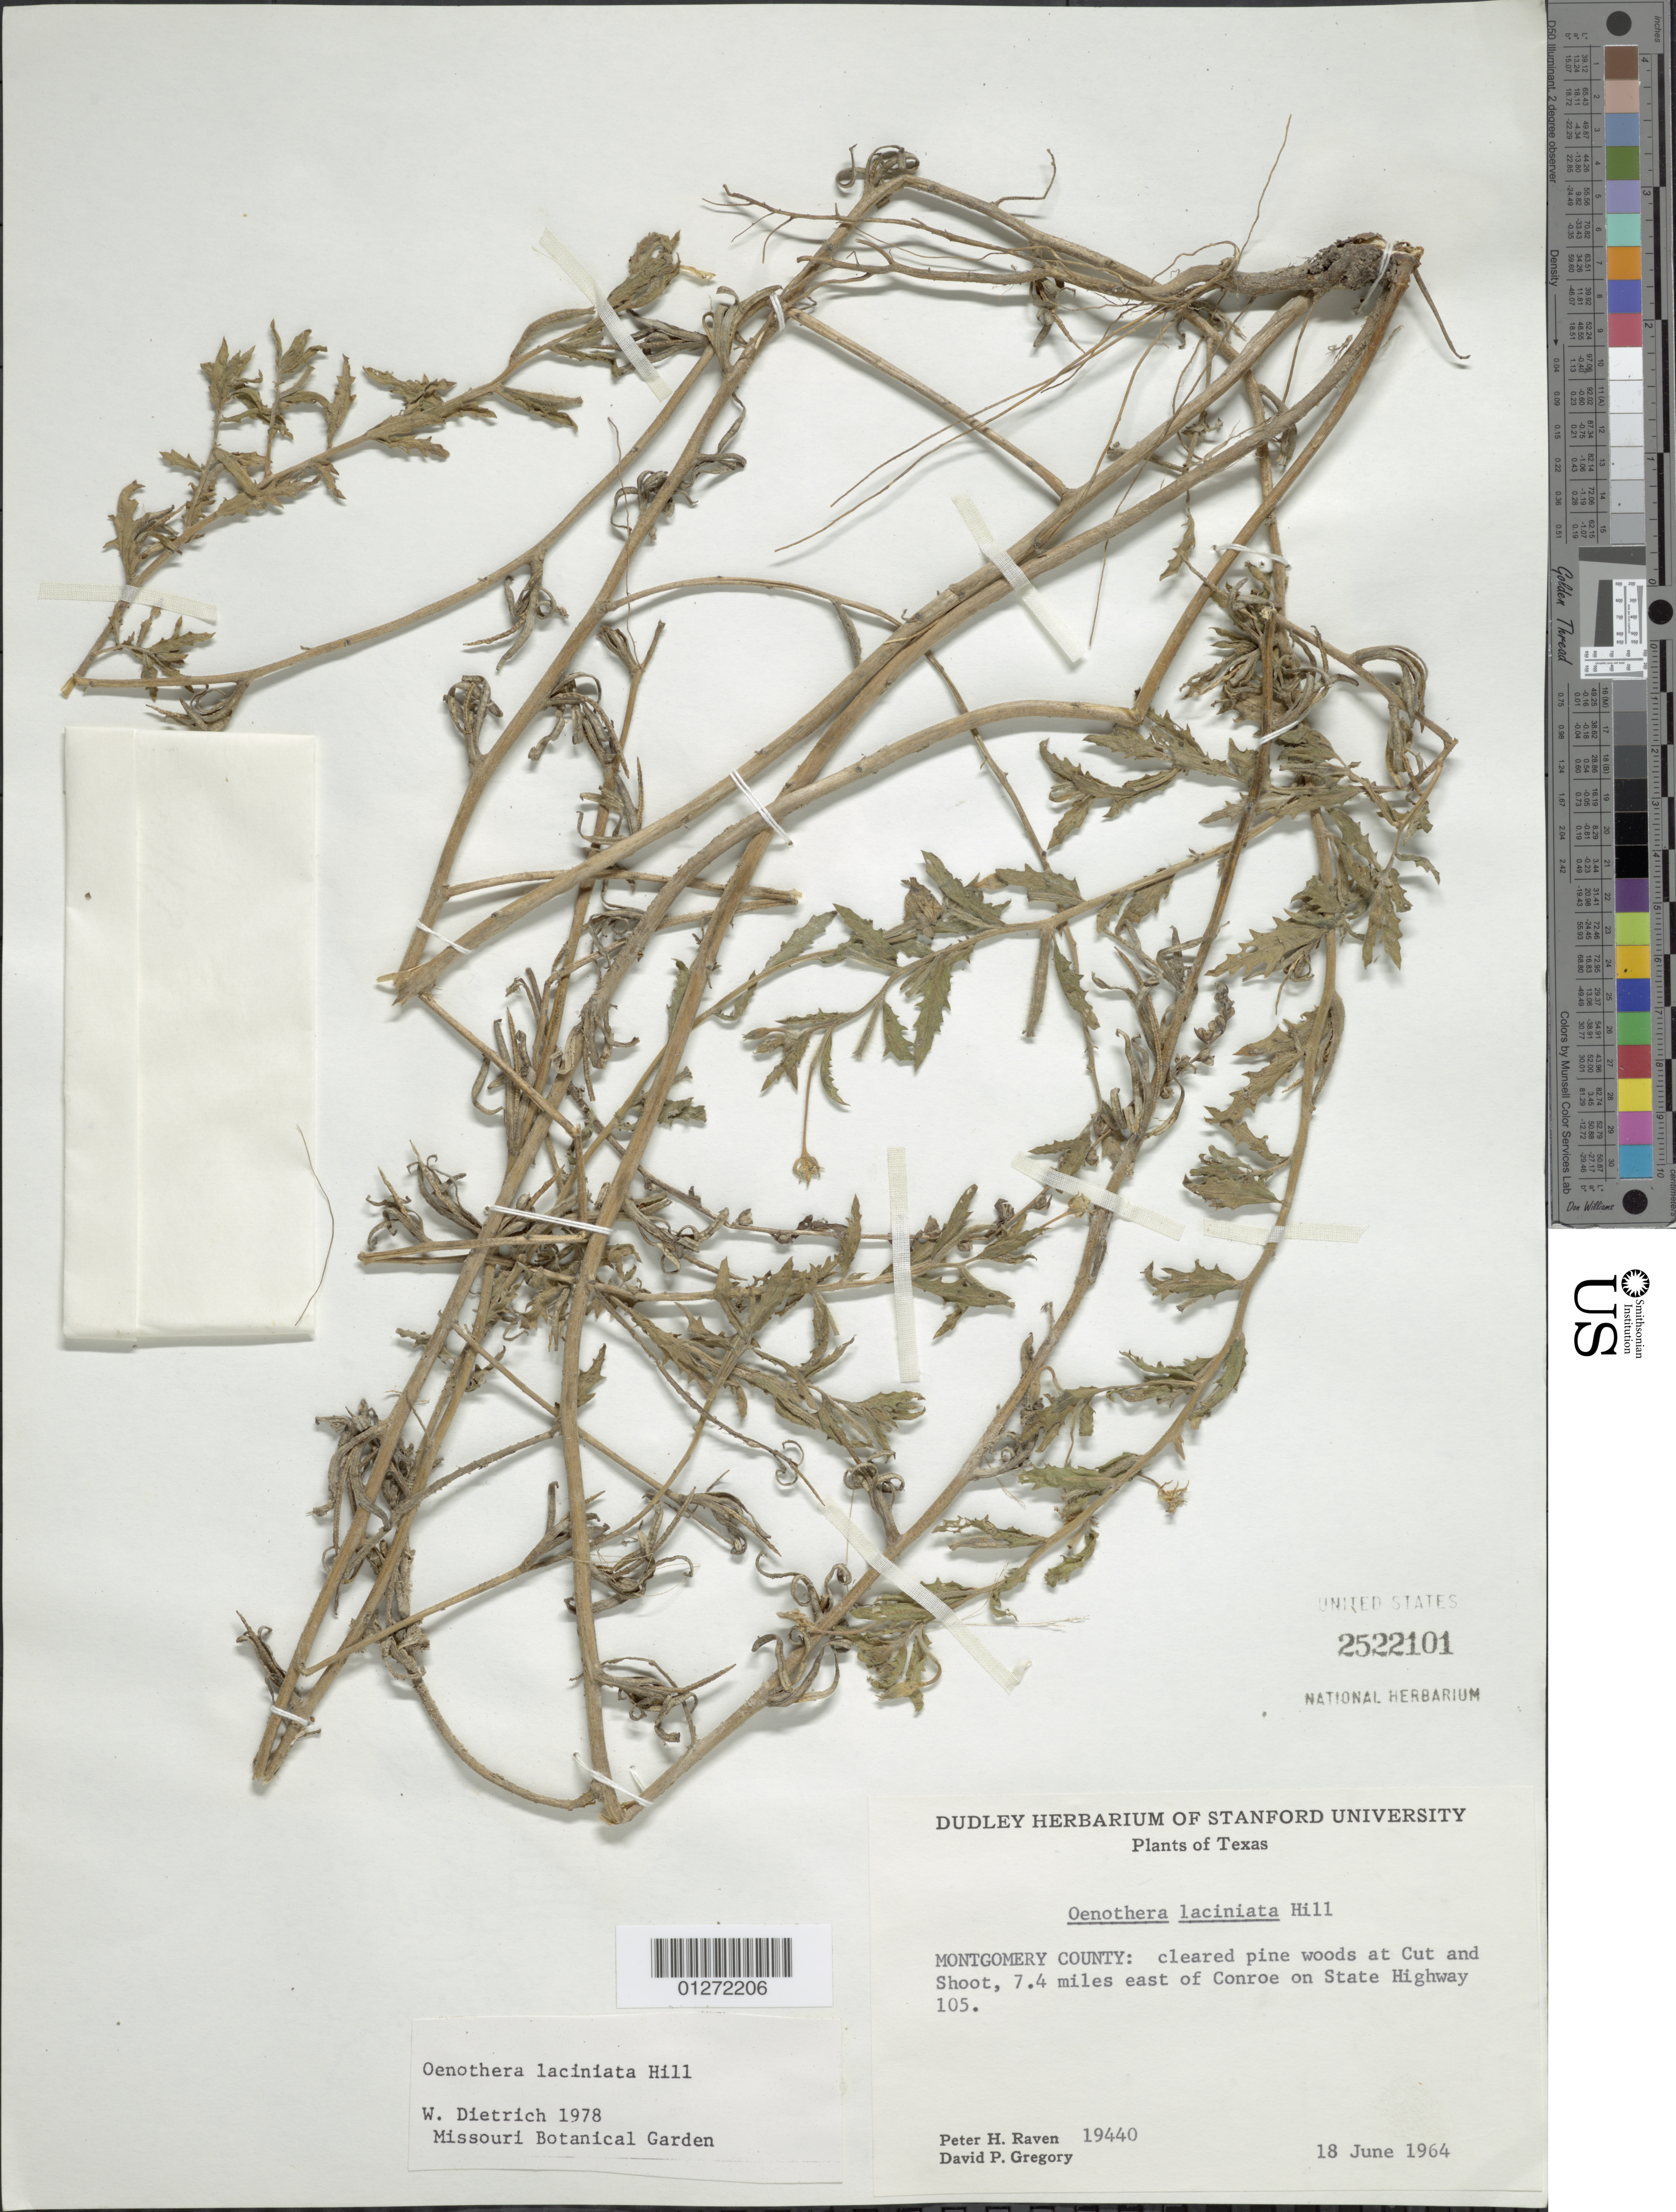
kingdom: Plantae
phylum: Tracheophyta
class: Magnoliopsida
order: Myrtales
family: Onagraceae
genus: Oenothera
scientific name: Oenothera laciniata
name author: Hill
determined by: Dietrich, W.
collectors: P. H. Raven & D. Gregory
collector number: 19440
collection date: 1964-06-18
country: United States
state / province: Texas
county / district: Montgomery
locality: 7.4 mi E of Conroe on State Hwy 105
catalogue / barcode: US 2522101